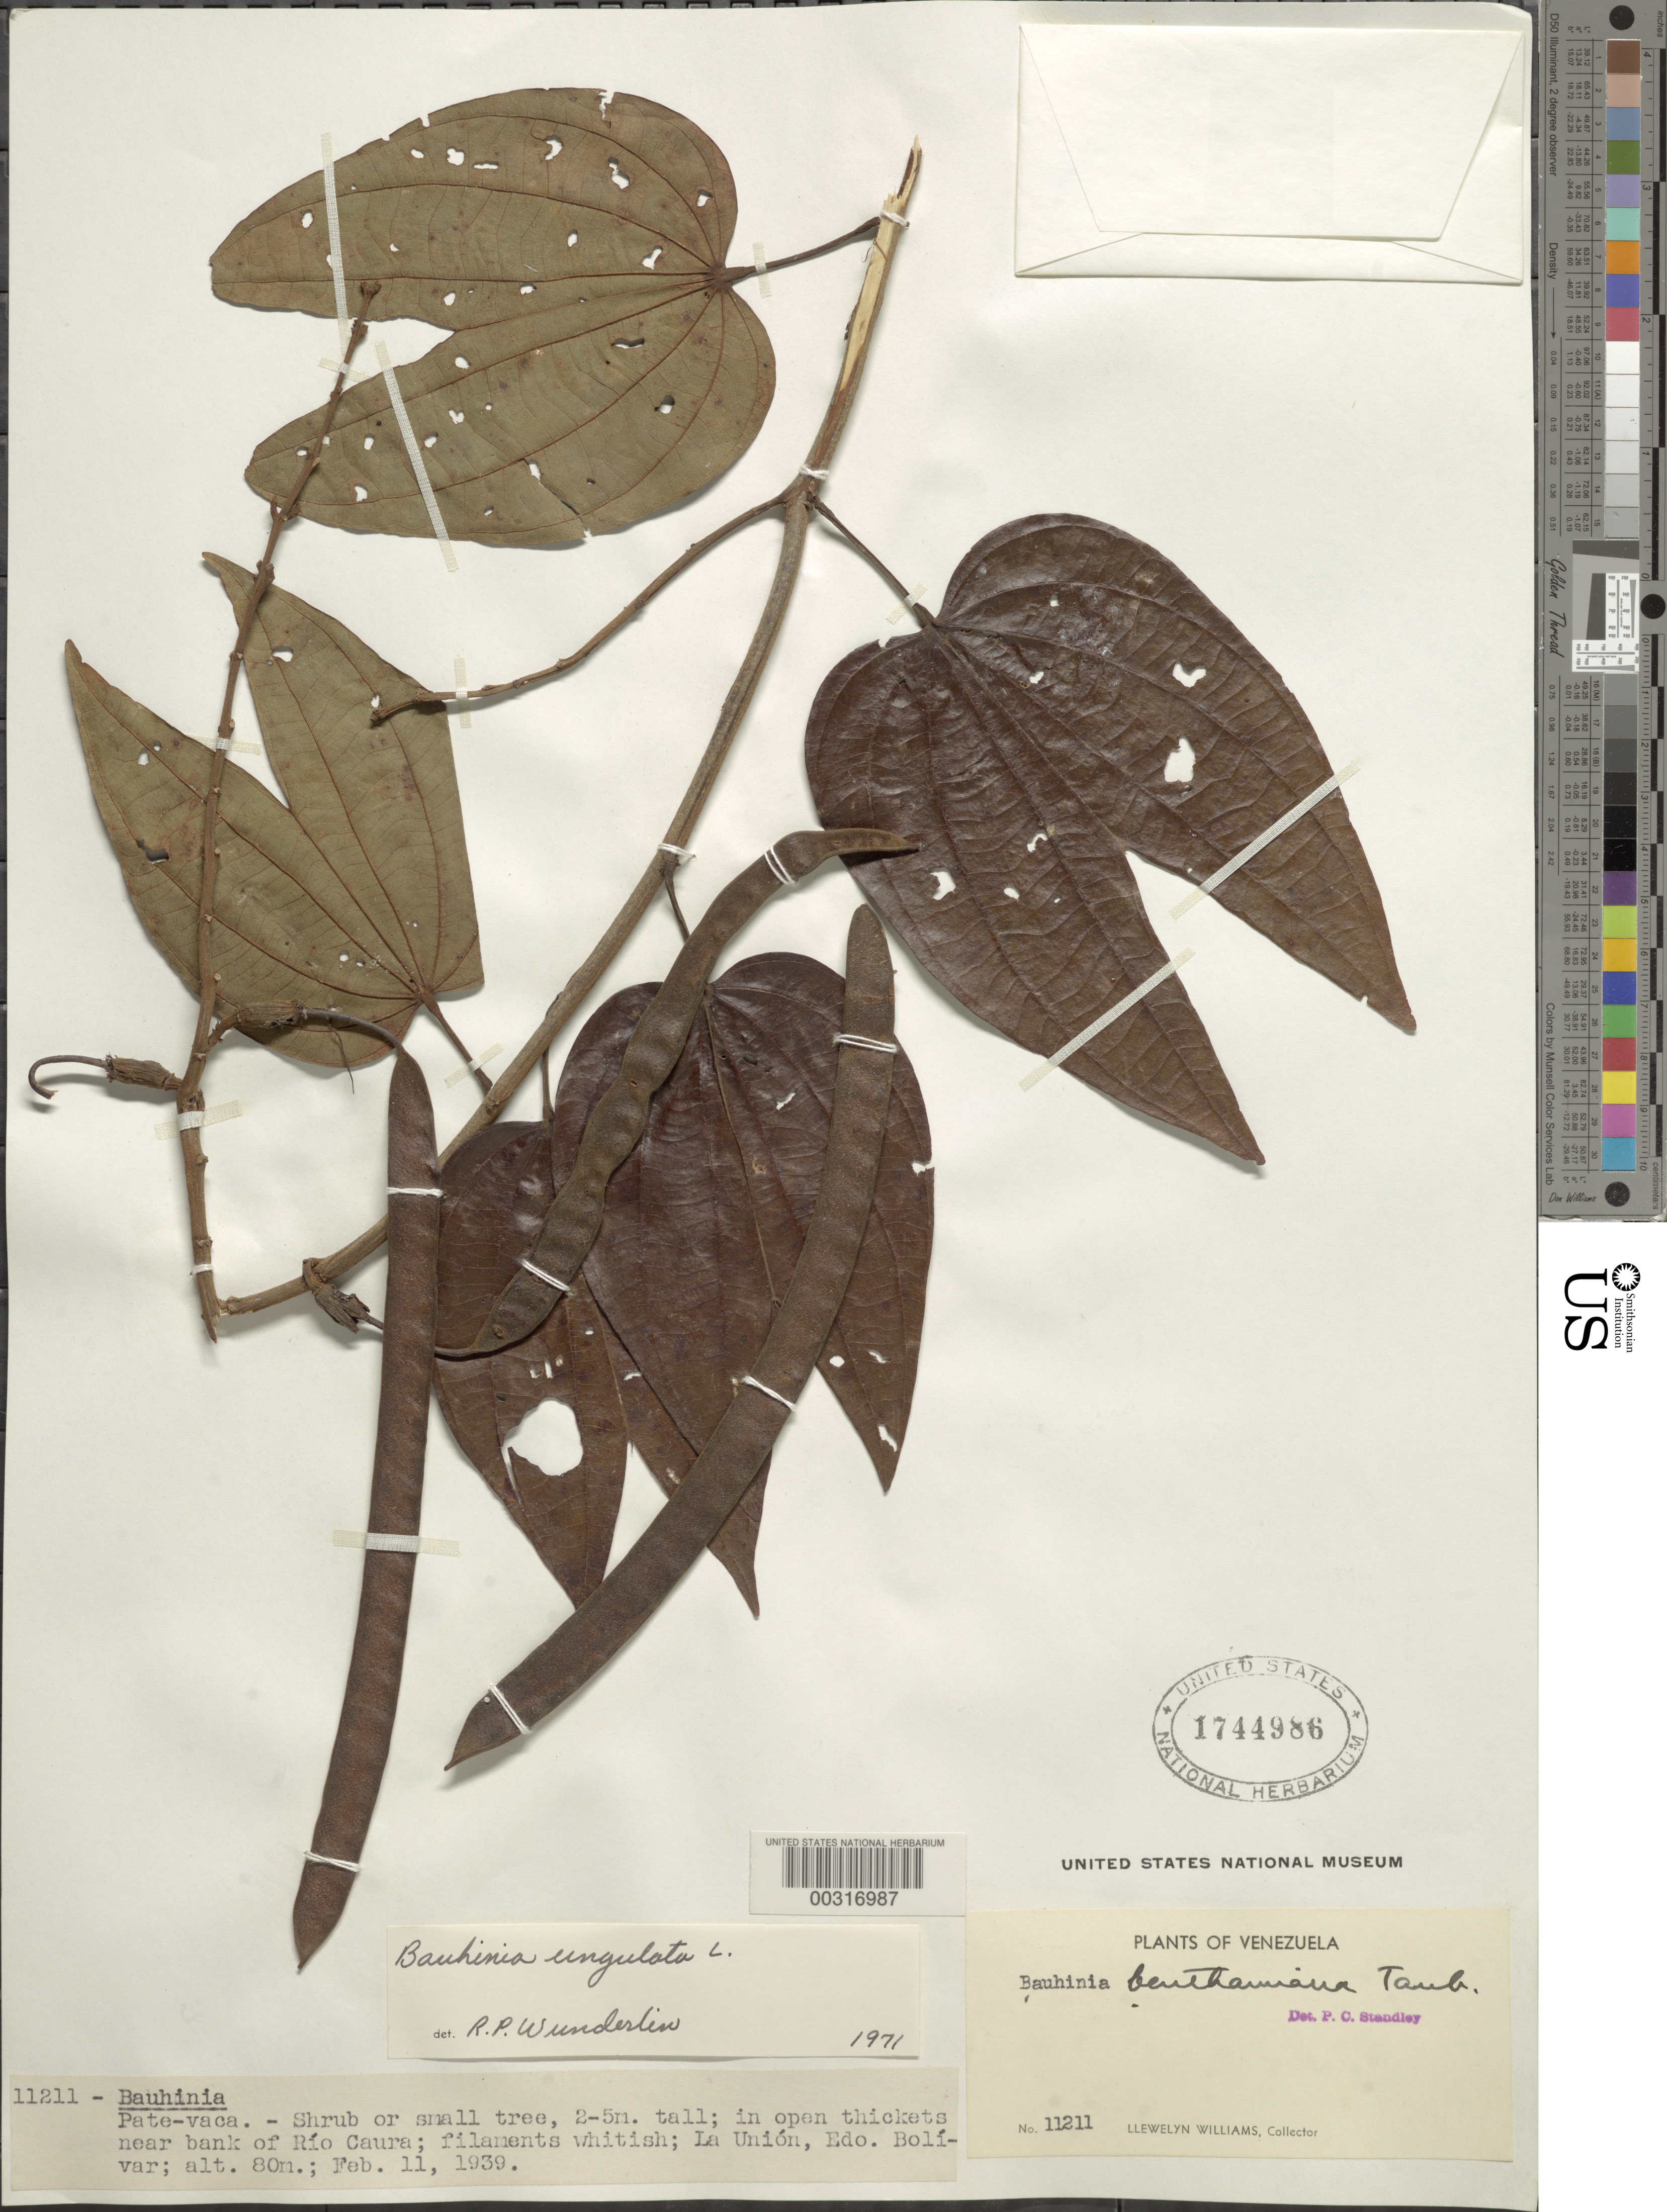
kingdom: Plantae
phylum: Tracheophyta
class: Magnoliopsida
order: Fabales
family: Fabaceae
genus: Bauhinia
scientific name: Bauhinia ungulata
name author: L.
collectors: Ll. Williams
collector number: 11211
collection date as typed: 11 Feb 1939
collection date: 1939-02-11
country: Venezuela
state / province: Bolivar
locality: Near bank of rio caura, la union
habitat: Open thickets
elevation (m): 80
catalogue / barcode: US 1744986